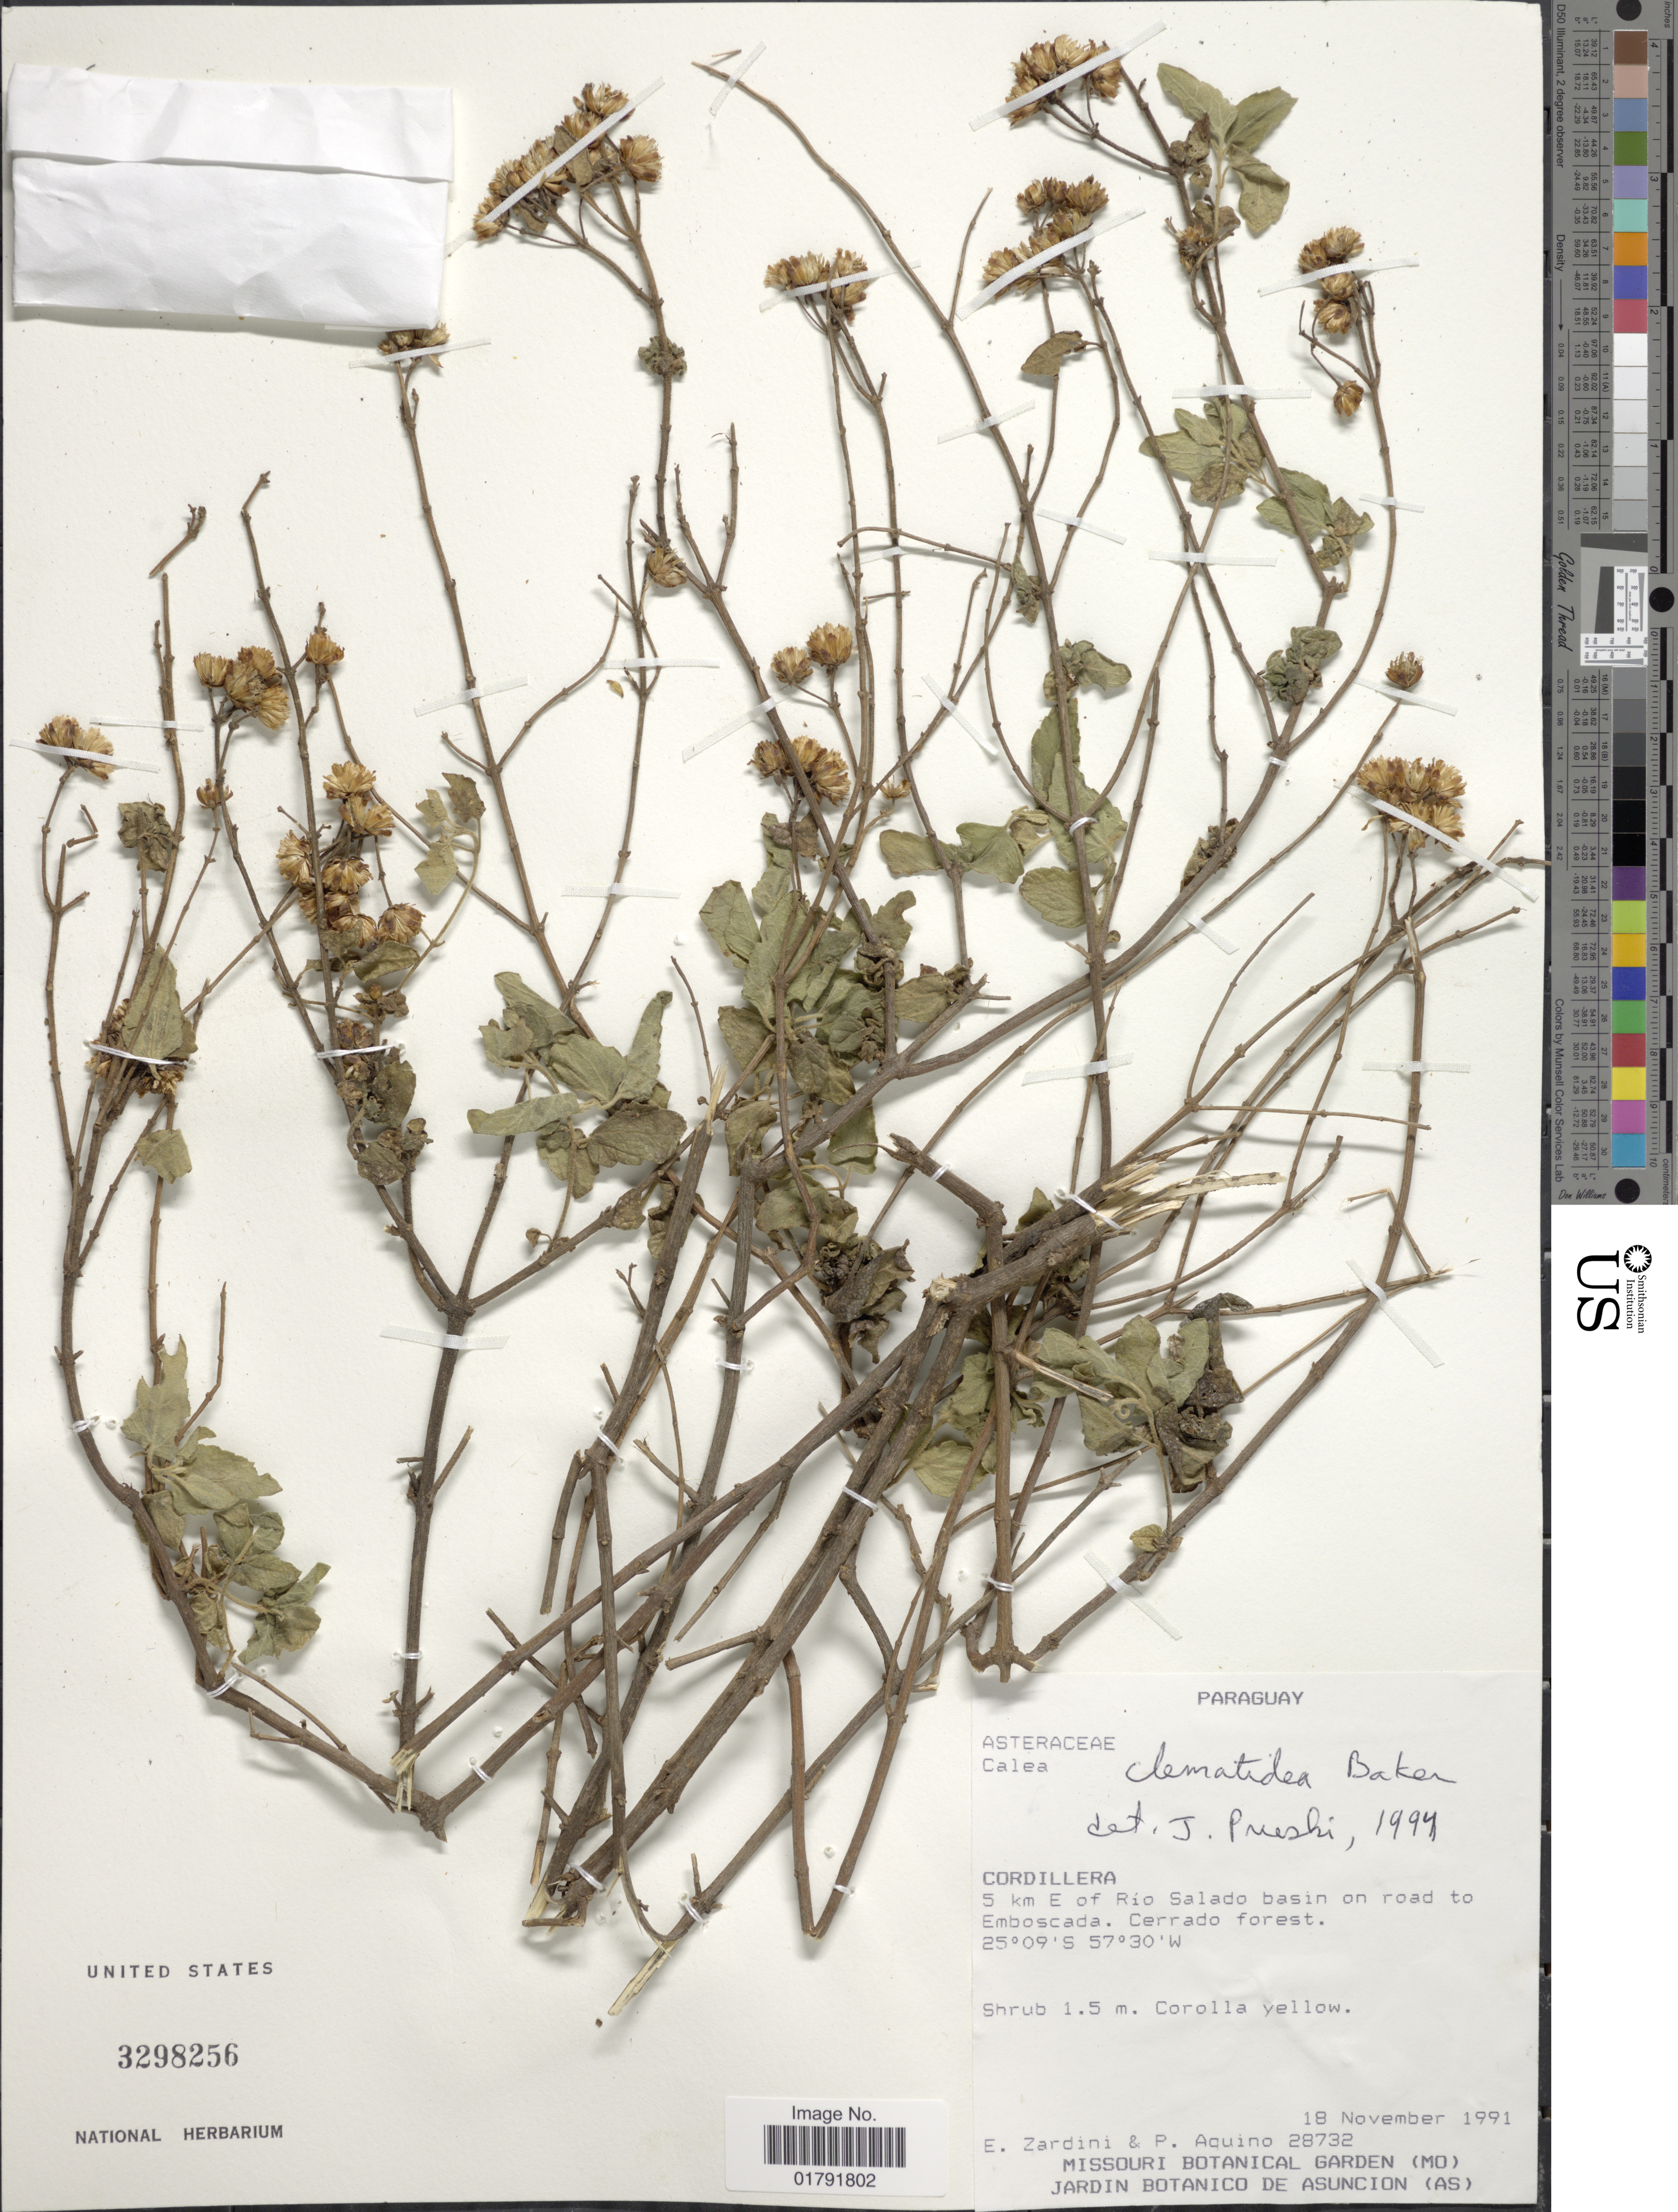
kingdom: Plantae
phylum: Tracheophyta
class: Magnoliopsida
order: Asterales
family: Asteraceae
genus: Calea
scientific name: Calea clematidea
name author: Baker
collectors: E. M. Zardini & P. Aquino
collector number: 28732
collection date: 1991-11-18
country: Paraguay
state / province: Cordillera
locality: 5 km E of Rio Salado basin on road to Emboscada, cerrado forest.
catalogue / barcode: US 3298256